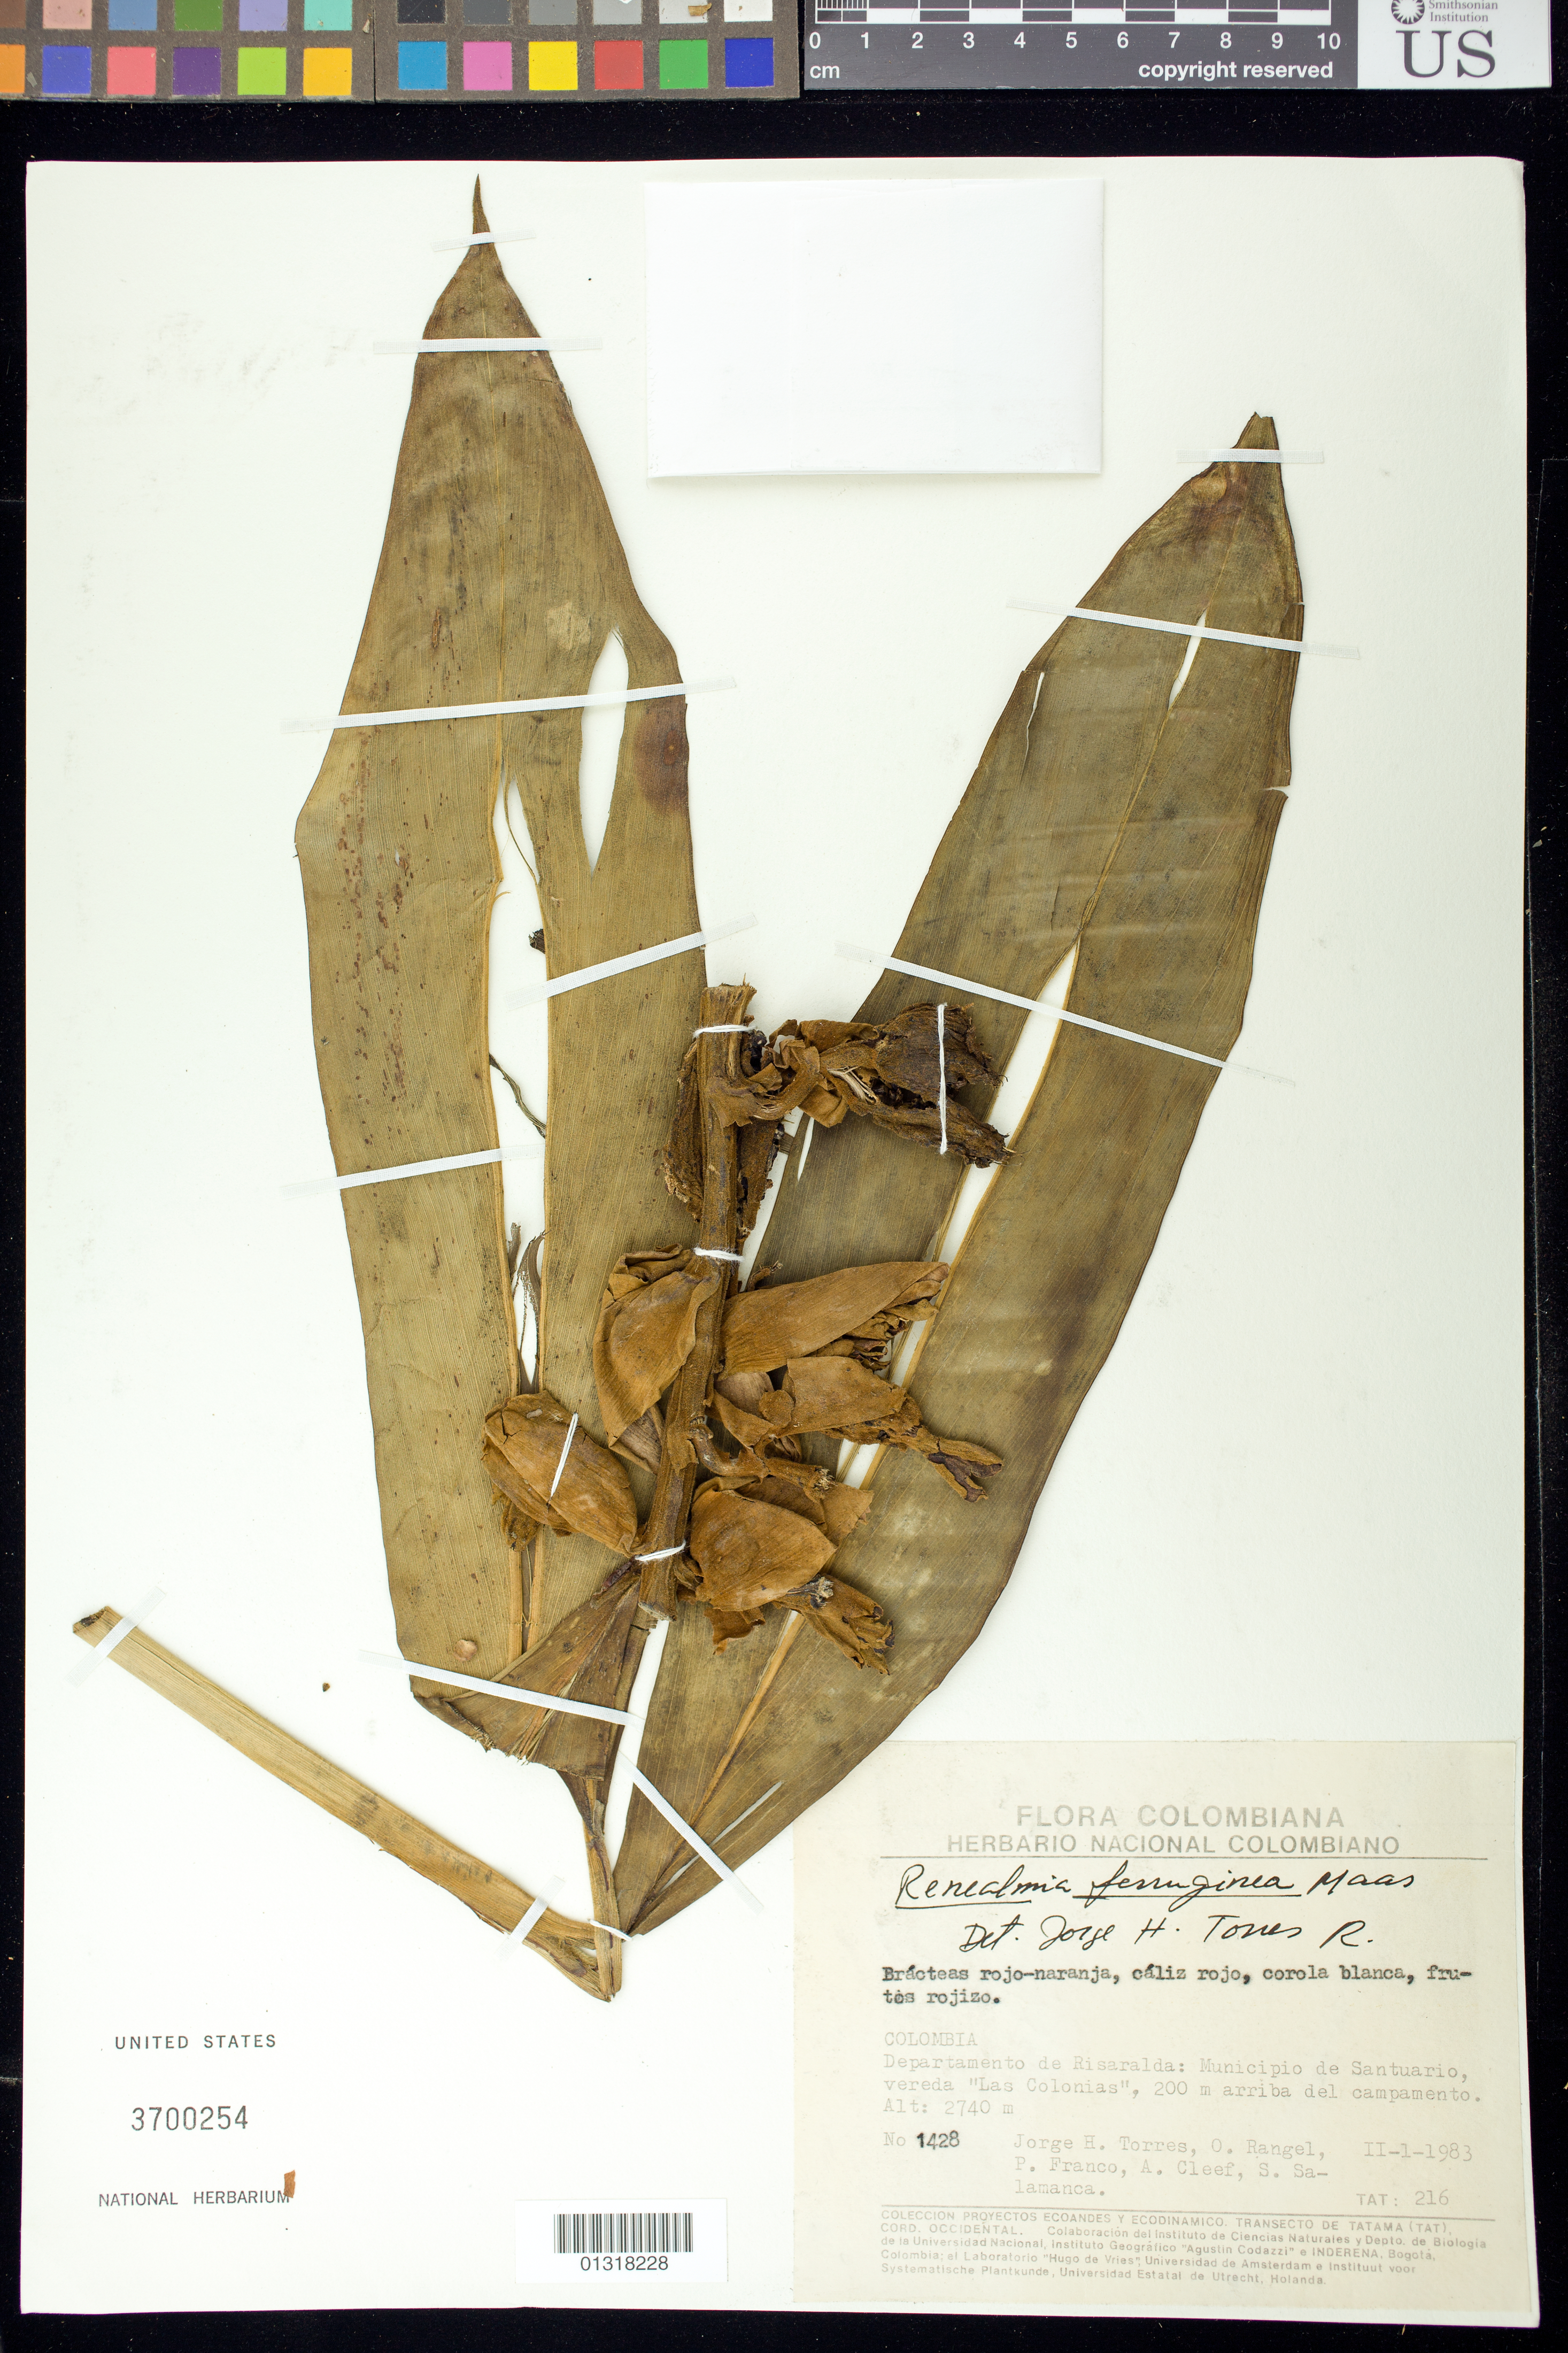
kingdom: Plantae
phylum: Tracheophyta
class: Liliopsida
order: Zingiberales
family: Zingiberaceae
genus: Renealmia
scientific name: Renealmia ferruginea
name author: Maas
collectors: J. H. Torres, J. O. Rangel Ch., P. Franco, A. M. Cleef & S. Salamanca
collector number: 1428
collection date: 1983-02-01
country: Colombia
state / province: Risaralda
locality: Municipality of Santuario, path of "Las Colonias," 200 m above the camp.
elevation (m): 2740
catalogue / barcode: US 3700254